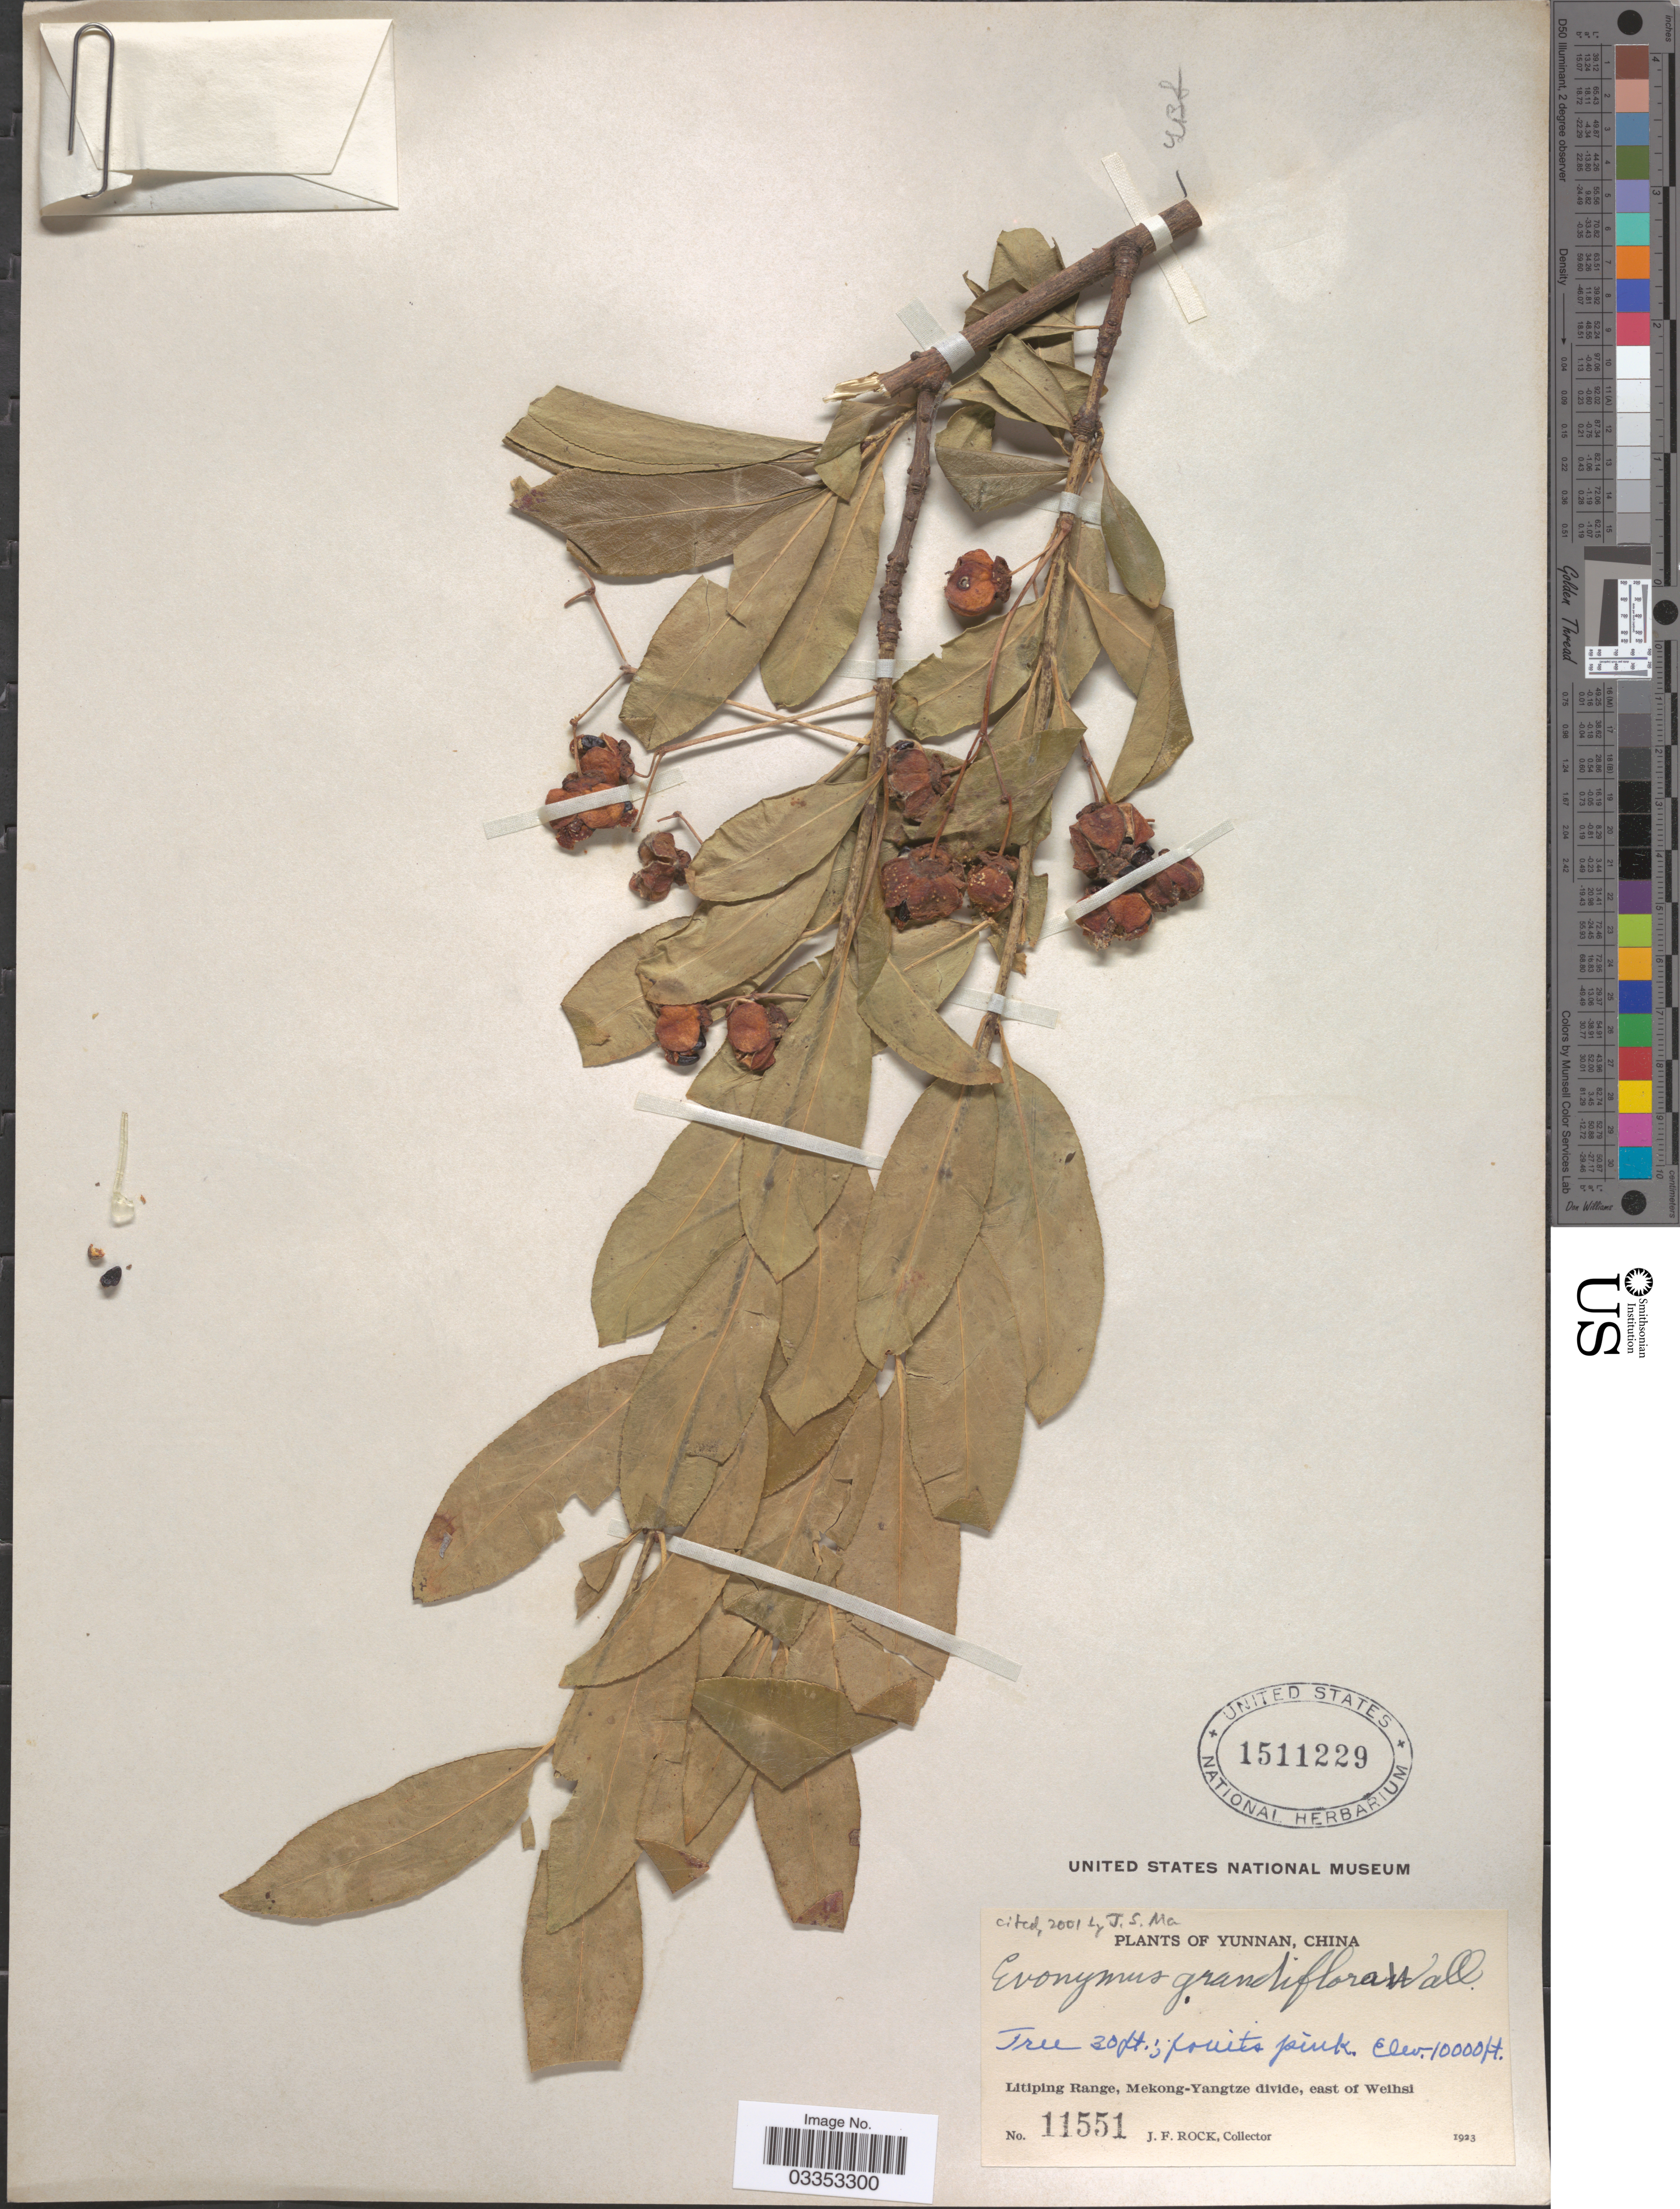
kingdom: Plantae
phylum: Tracheophyta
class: Magnoliopsida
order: Celastrales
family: Celastraceae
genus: Euonymus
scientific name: Euonymus grandiflorus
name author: Wall.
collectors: J. Rock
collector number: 11551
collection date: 1923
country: China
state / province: Yunnan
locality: Litiping Range, Mekong-Yangtze divide, east of Weihsi.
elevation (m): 3048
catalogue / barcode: US 1511229